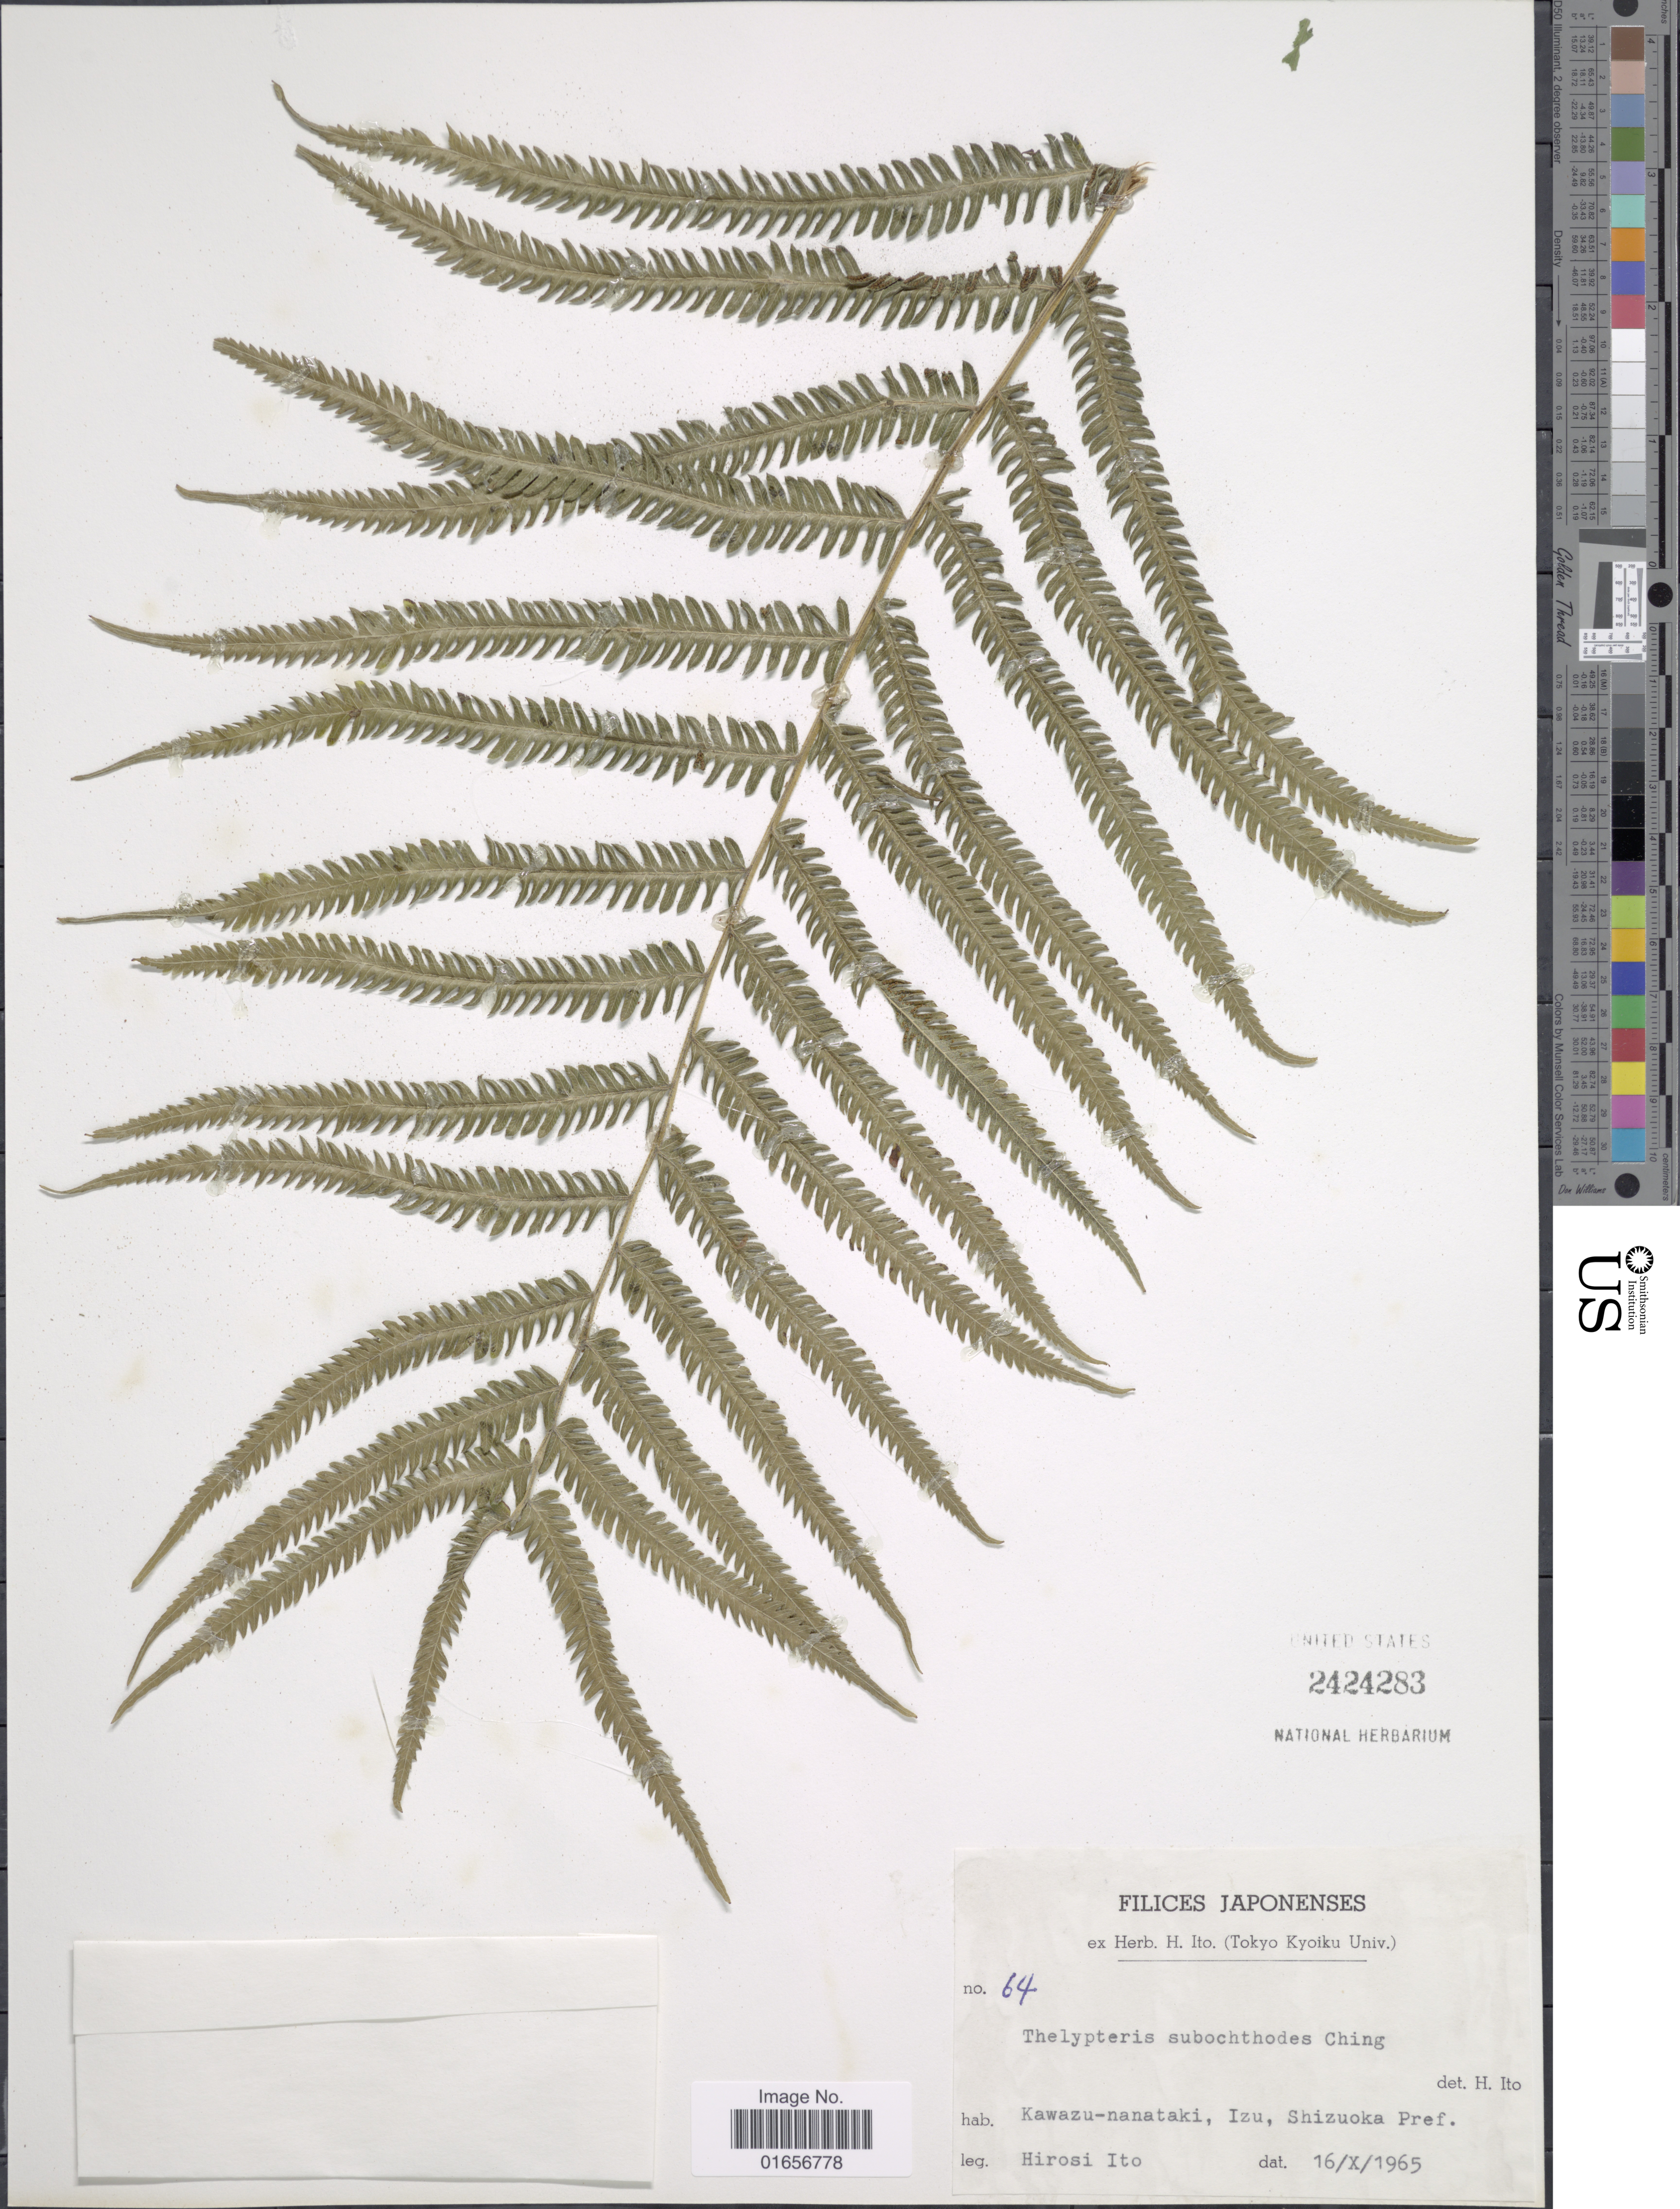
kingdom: Plantae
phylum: Tracheophyta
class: Polypodiopsida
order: Polypodiales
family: Thelypteridaceae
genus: Pseudocyclosorus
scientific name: Pseudocyclosorus esquirolii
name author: (Christ) Ching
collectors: H. Itô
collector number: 64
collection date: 1965-10-16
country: Japan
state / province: Sizuoka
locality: Kawazu- nanataki, Izu, Shizuoka Pref.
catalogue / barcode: US 2424283